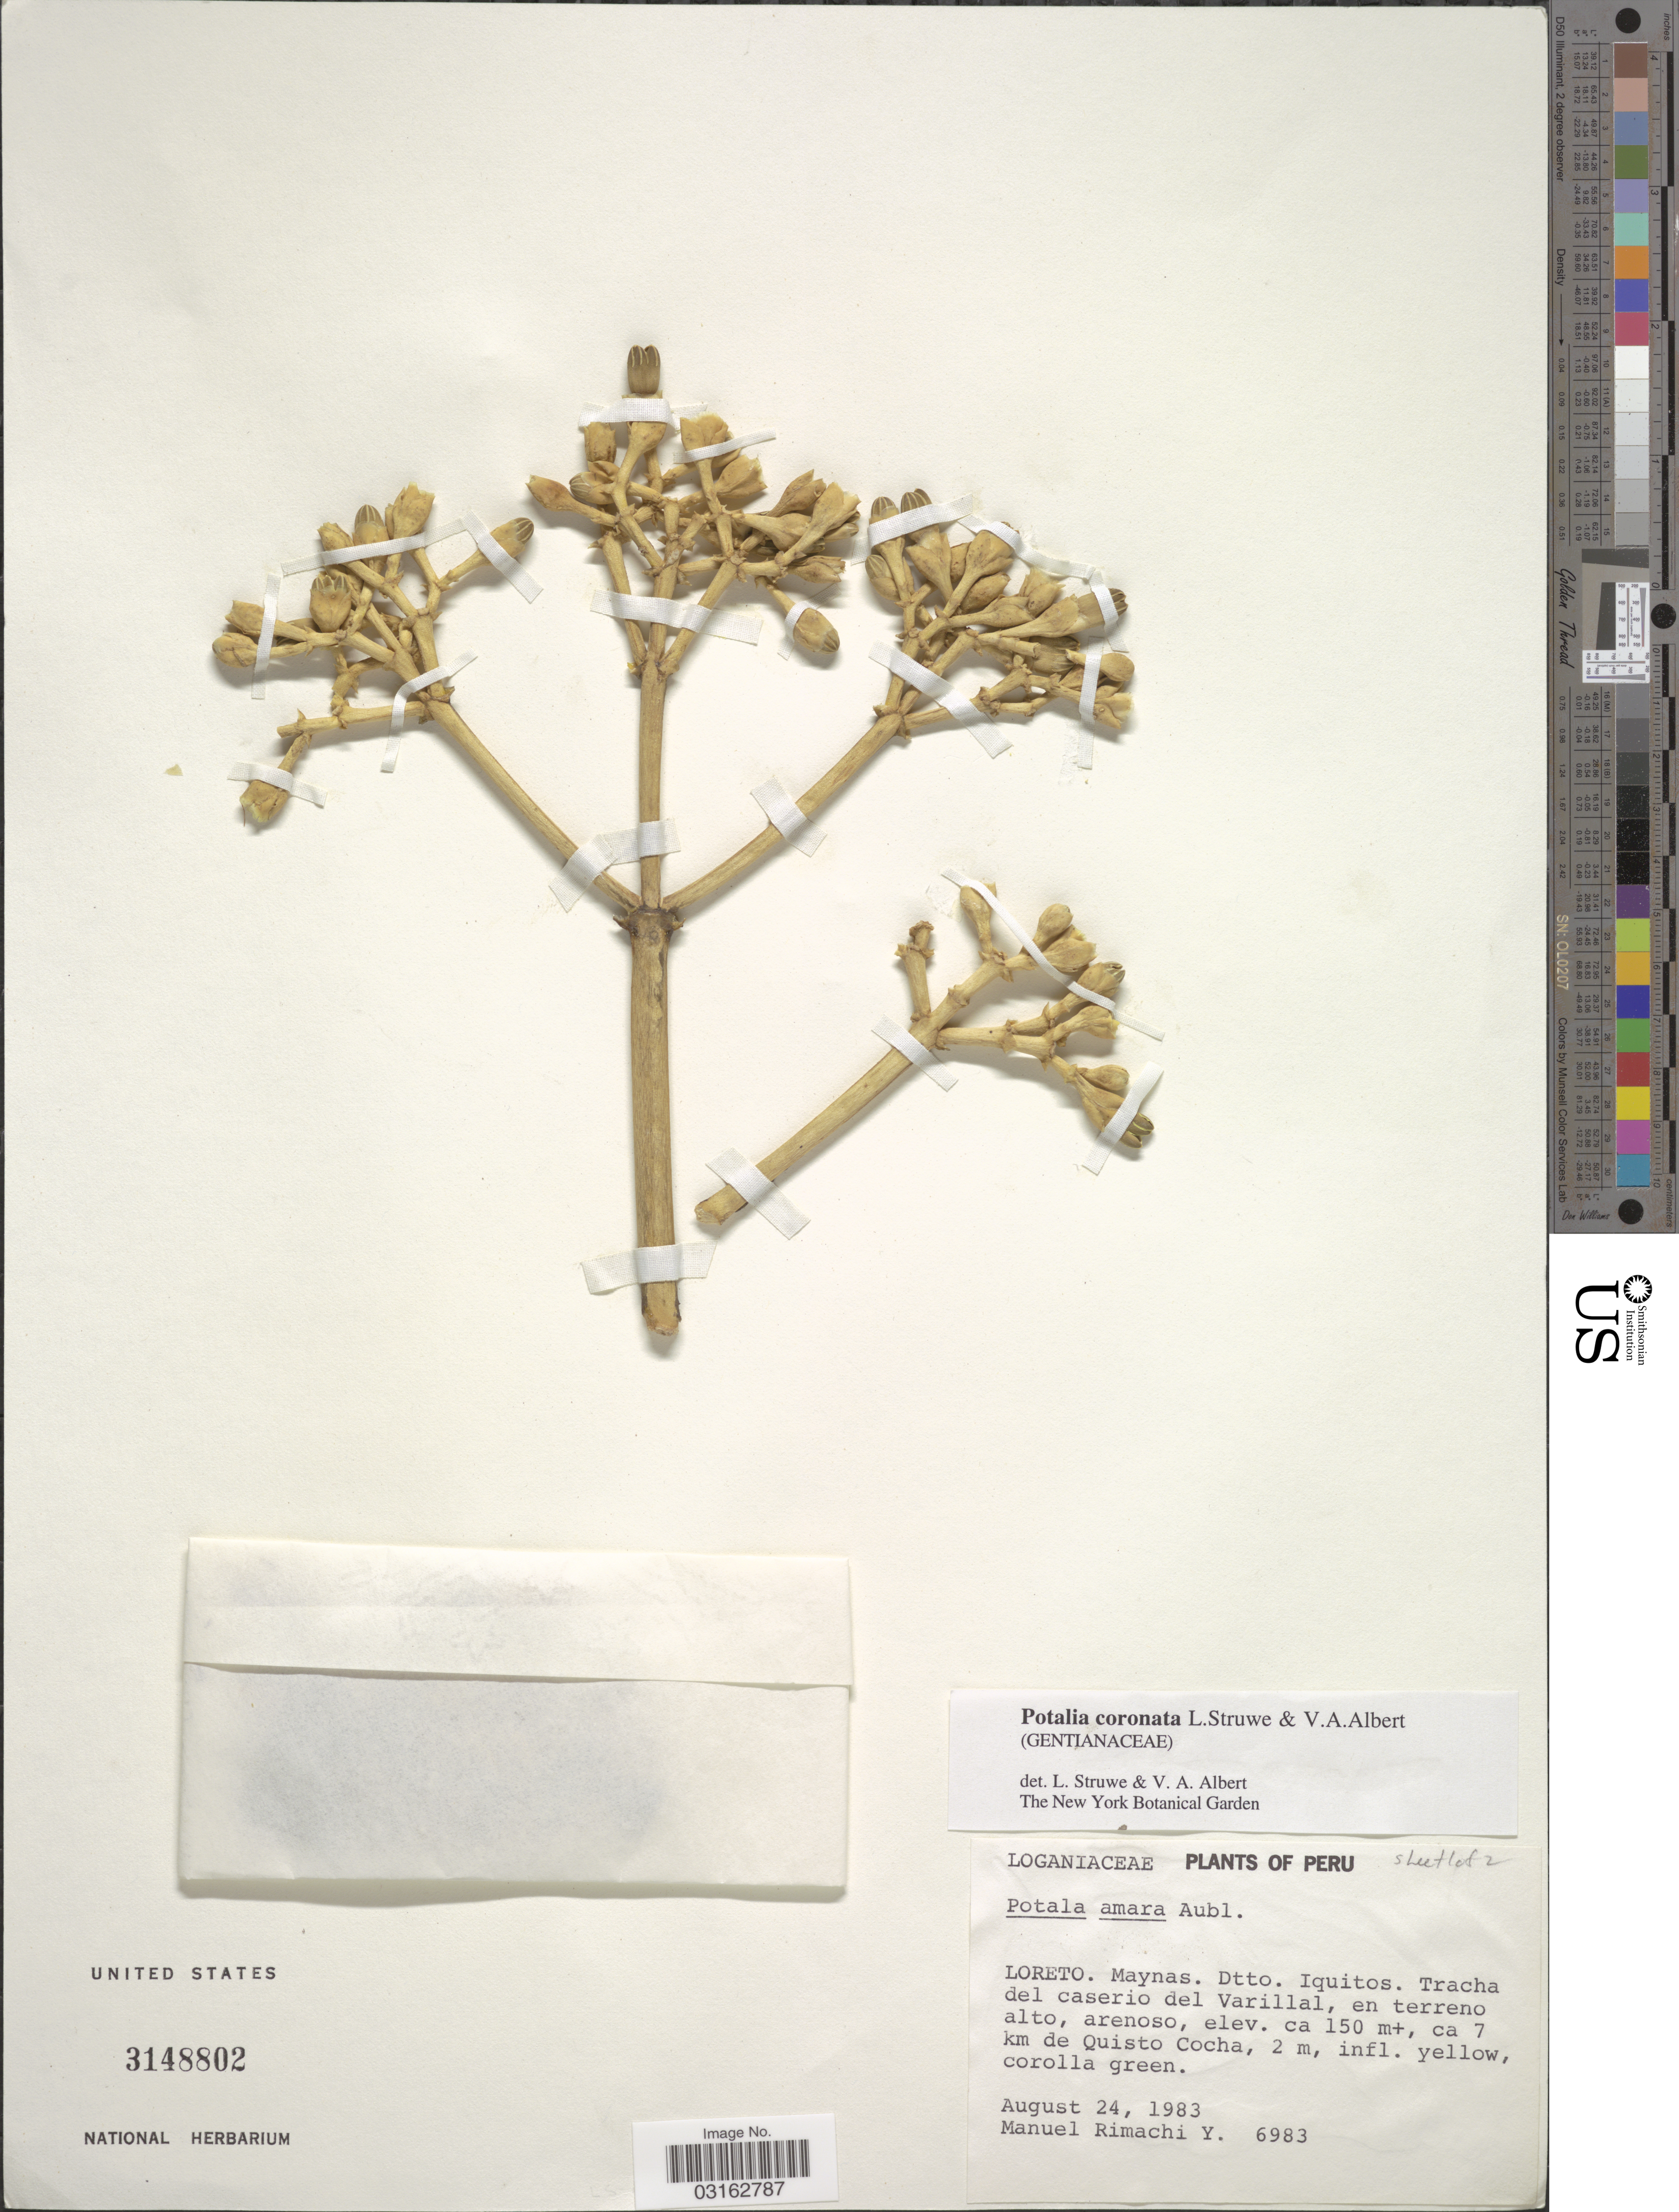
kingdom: Plantae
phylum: Tracheophyta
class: Magnoliopsida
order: Gentianales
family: Gentianaceae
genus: Potalia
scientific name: Potalia coronata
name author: Struwe & V.A. Albert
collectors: M. Rimachi Y.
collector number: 6983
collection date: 1983-08-24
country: Peru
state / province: Loreto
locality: Maynas, Dtto. Iquitos, Tracha del caserio del Varillal, en terreno alto, arenoso, ca 7 km de Quisto Cocha.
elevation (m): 150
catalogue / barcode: US 3148802